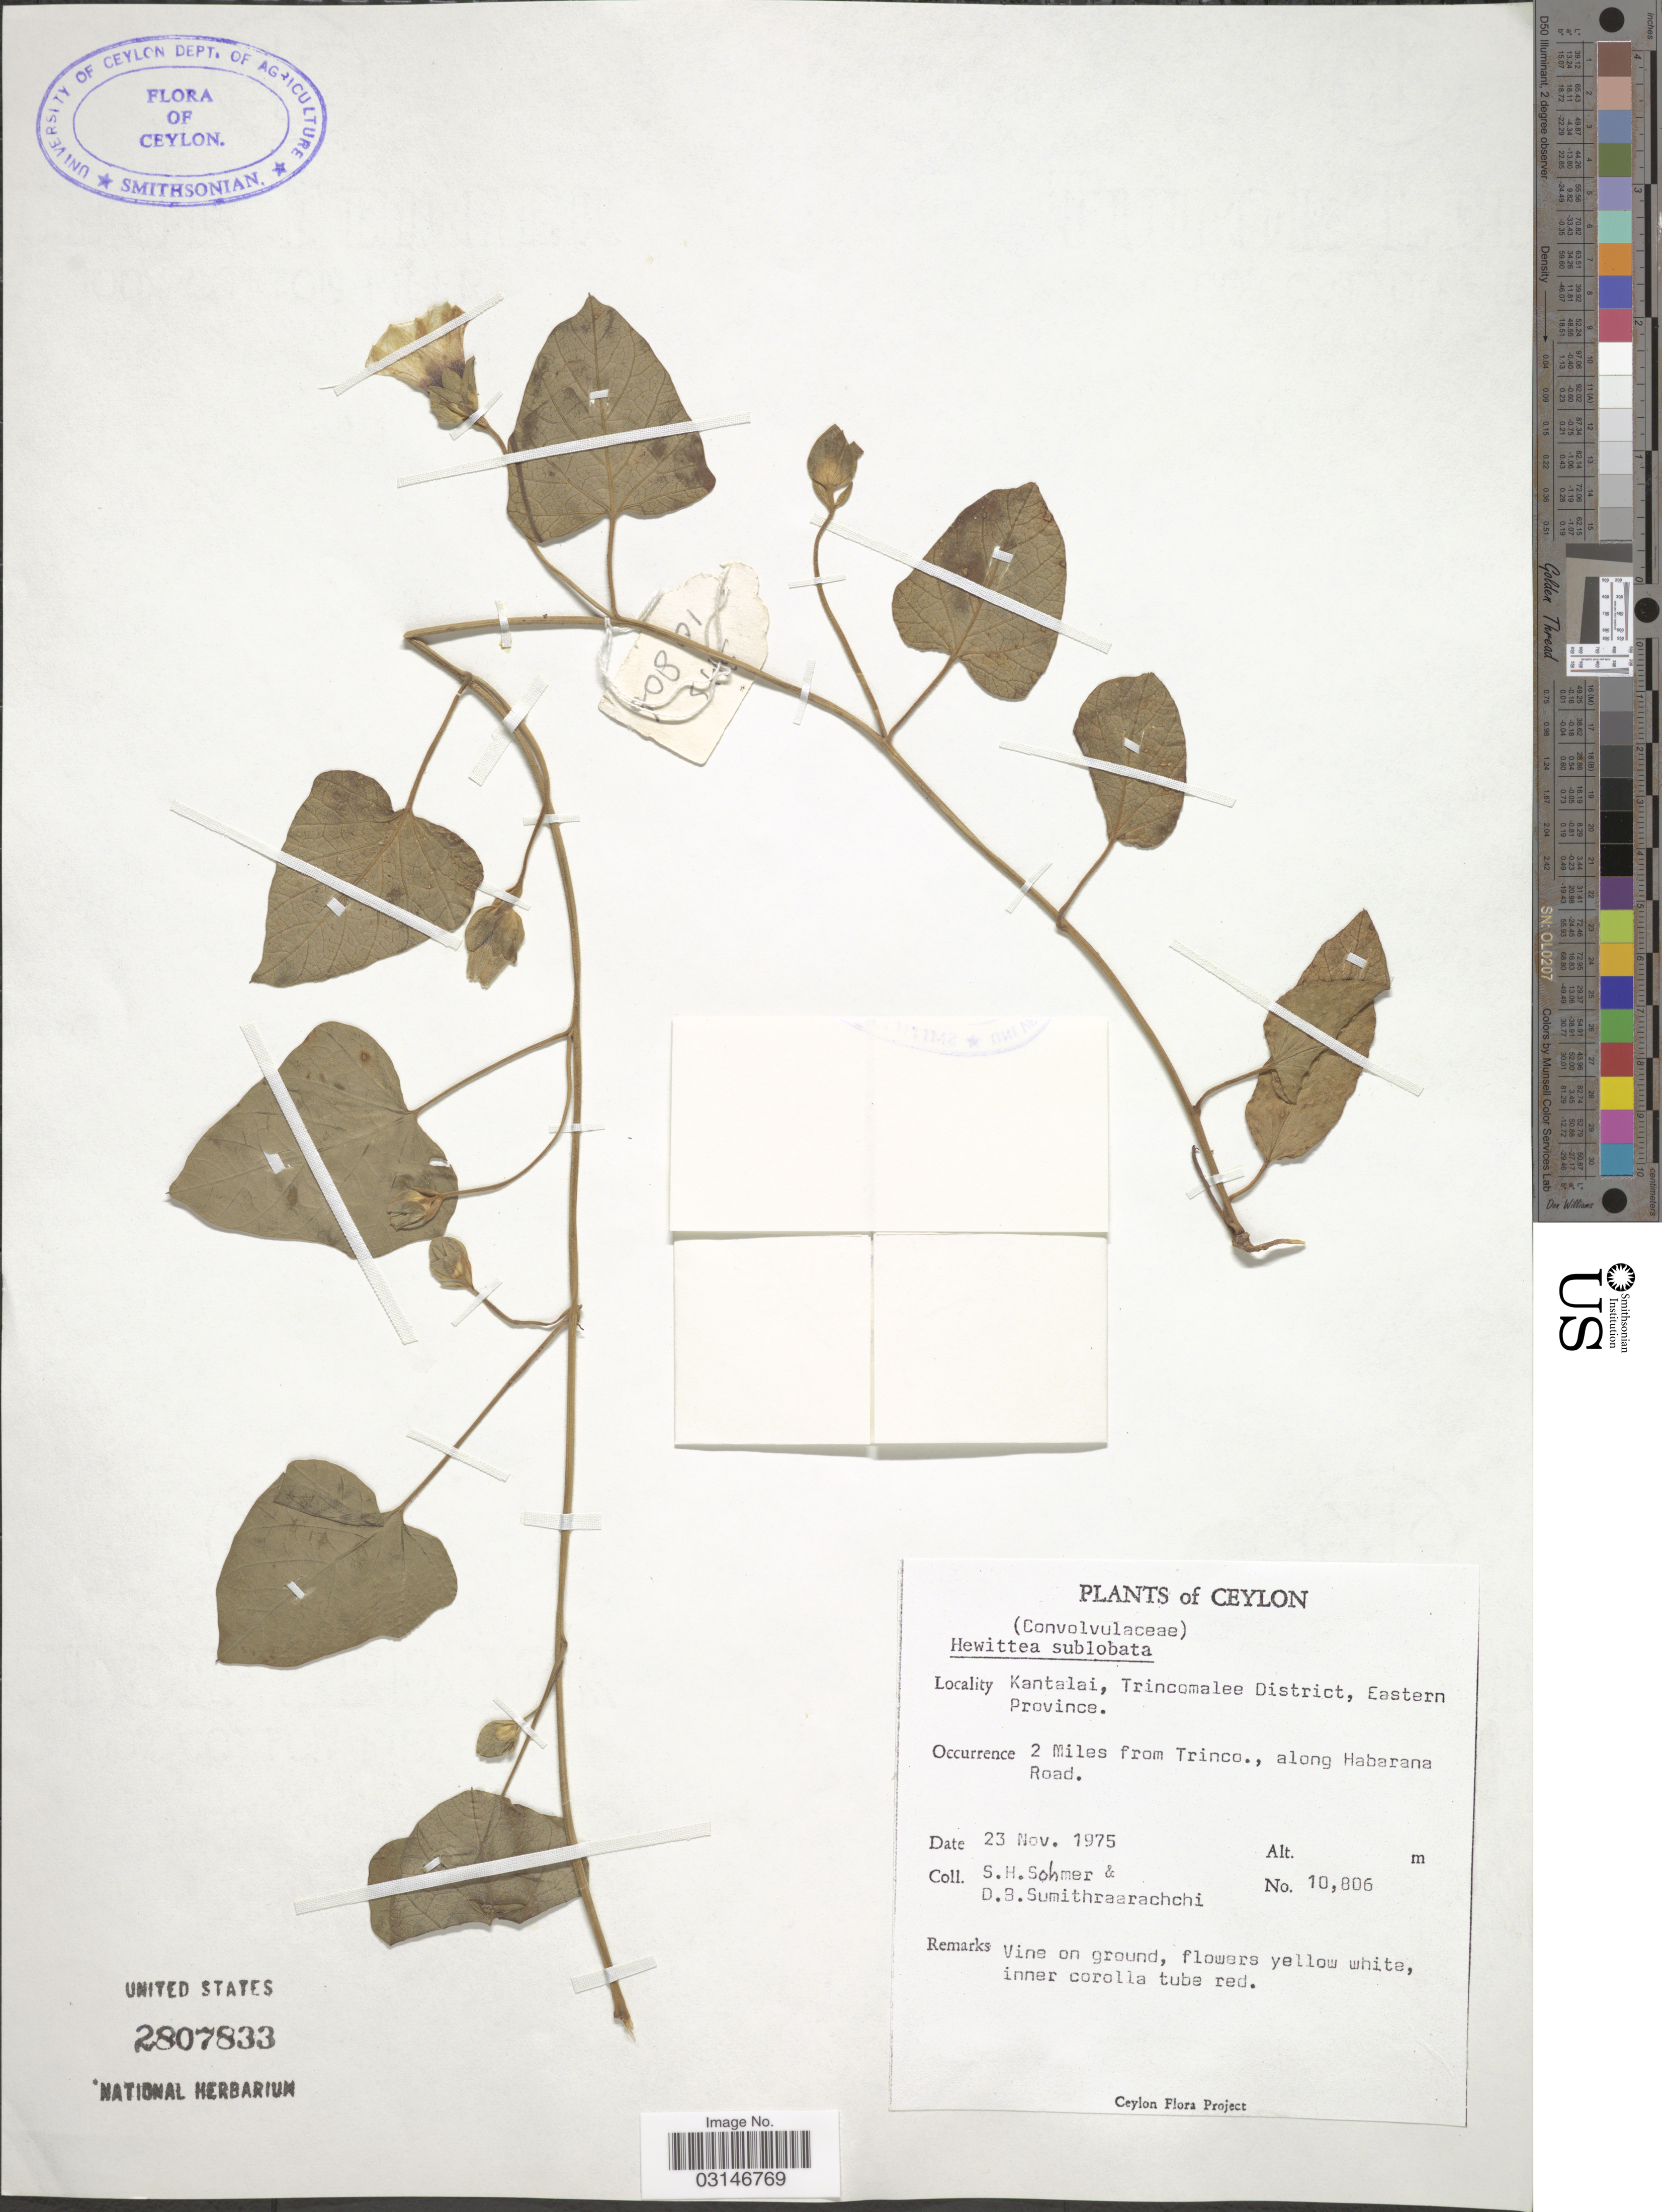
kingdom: Plantae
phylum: Tracheophyta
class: Magnoliopsida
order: Solanales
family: Convolvulaceae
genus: Hewittia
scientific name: Hewittia sublobata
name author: (L. f.) Kuntze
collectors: S. H. Sohmer & D. B. Sumithraarachchi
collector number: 10806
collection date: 1975-11-23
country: Sri Lanka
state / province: Eastern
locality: Ceylon, Kantalai, Trincomalee District, 2 Miles from Trinco., along Habarana Road.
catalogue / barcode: US 2807833